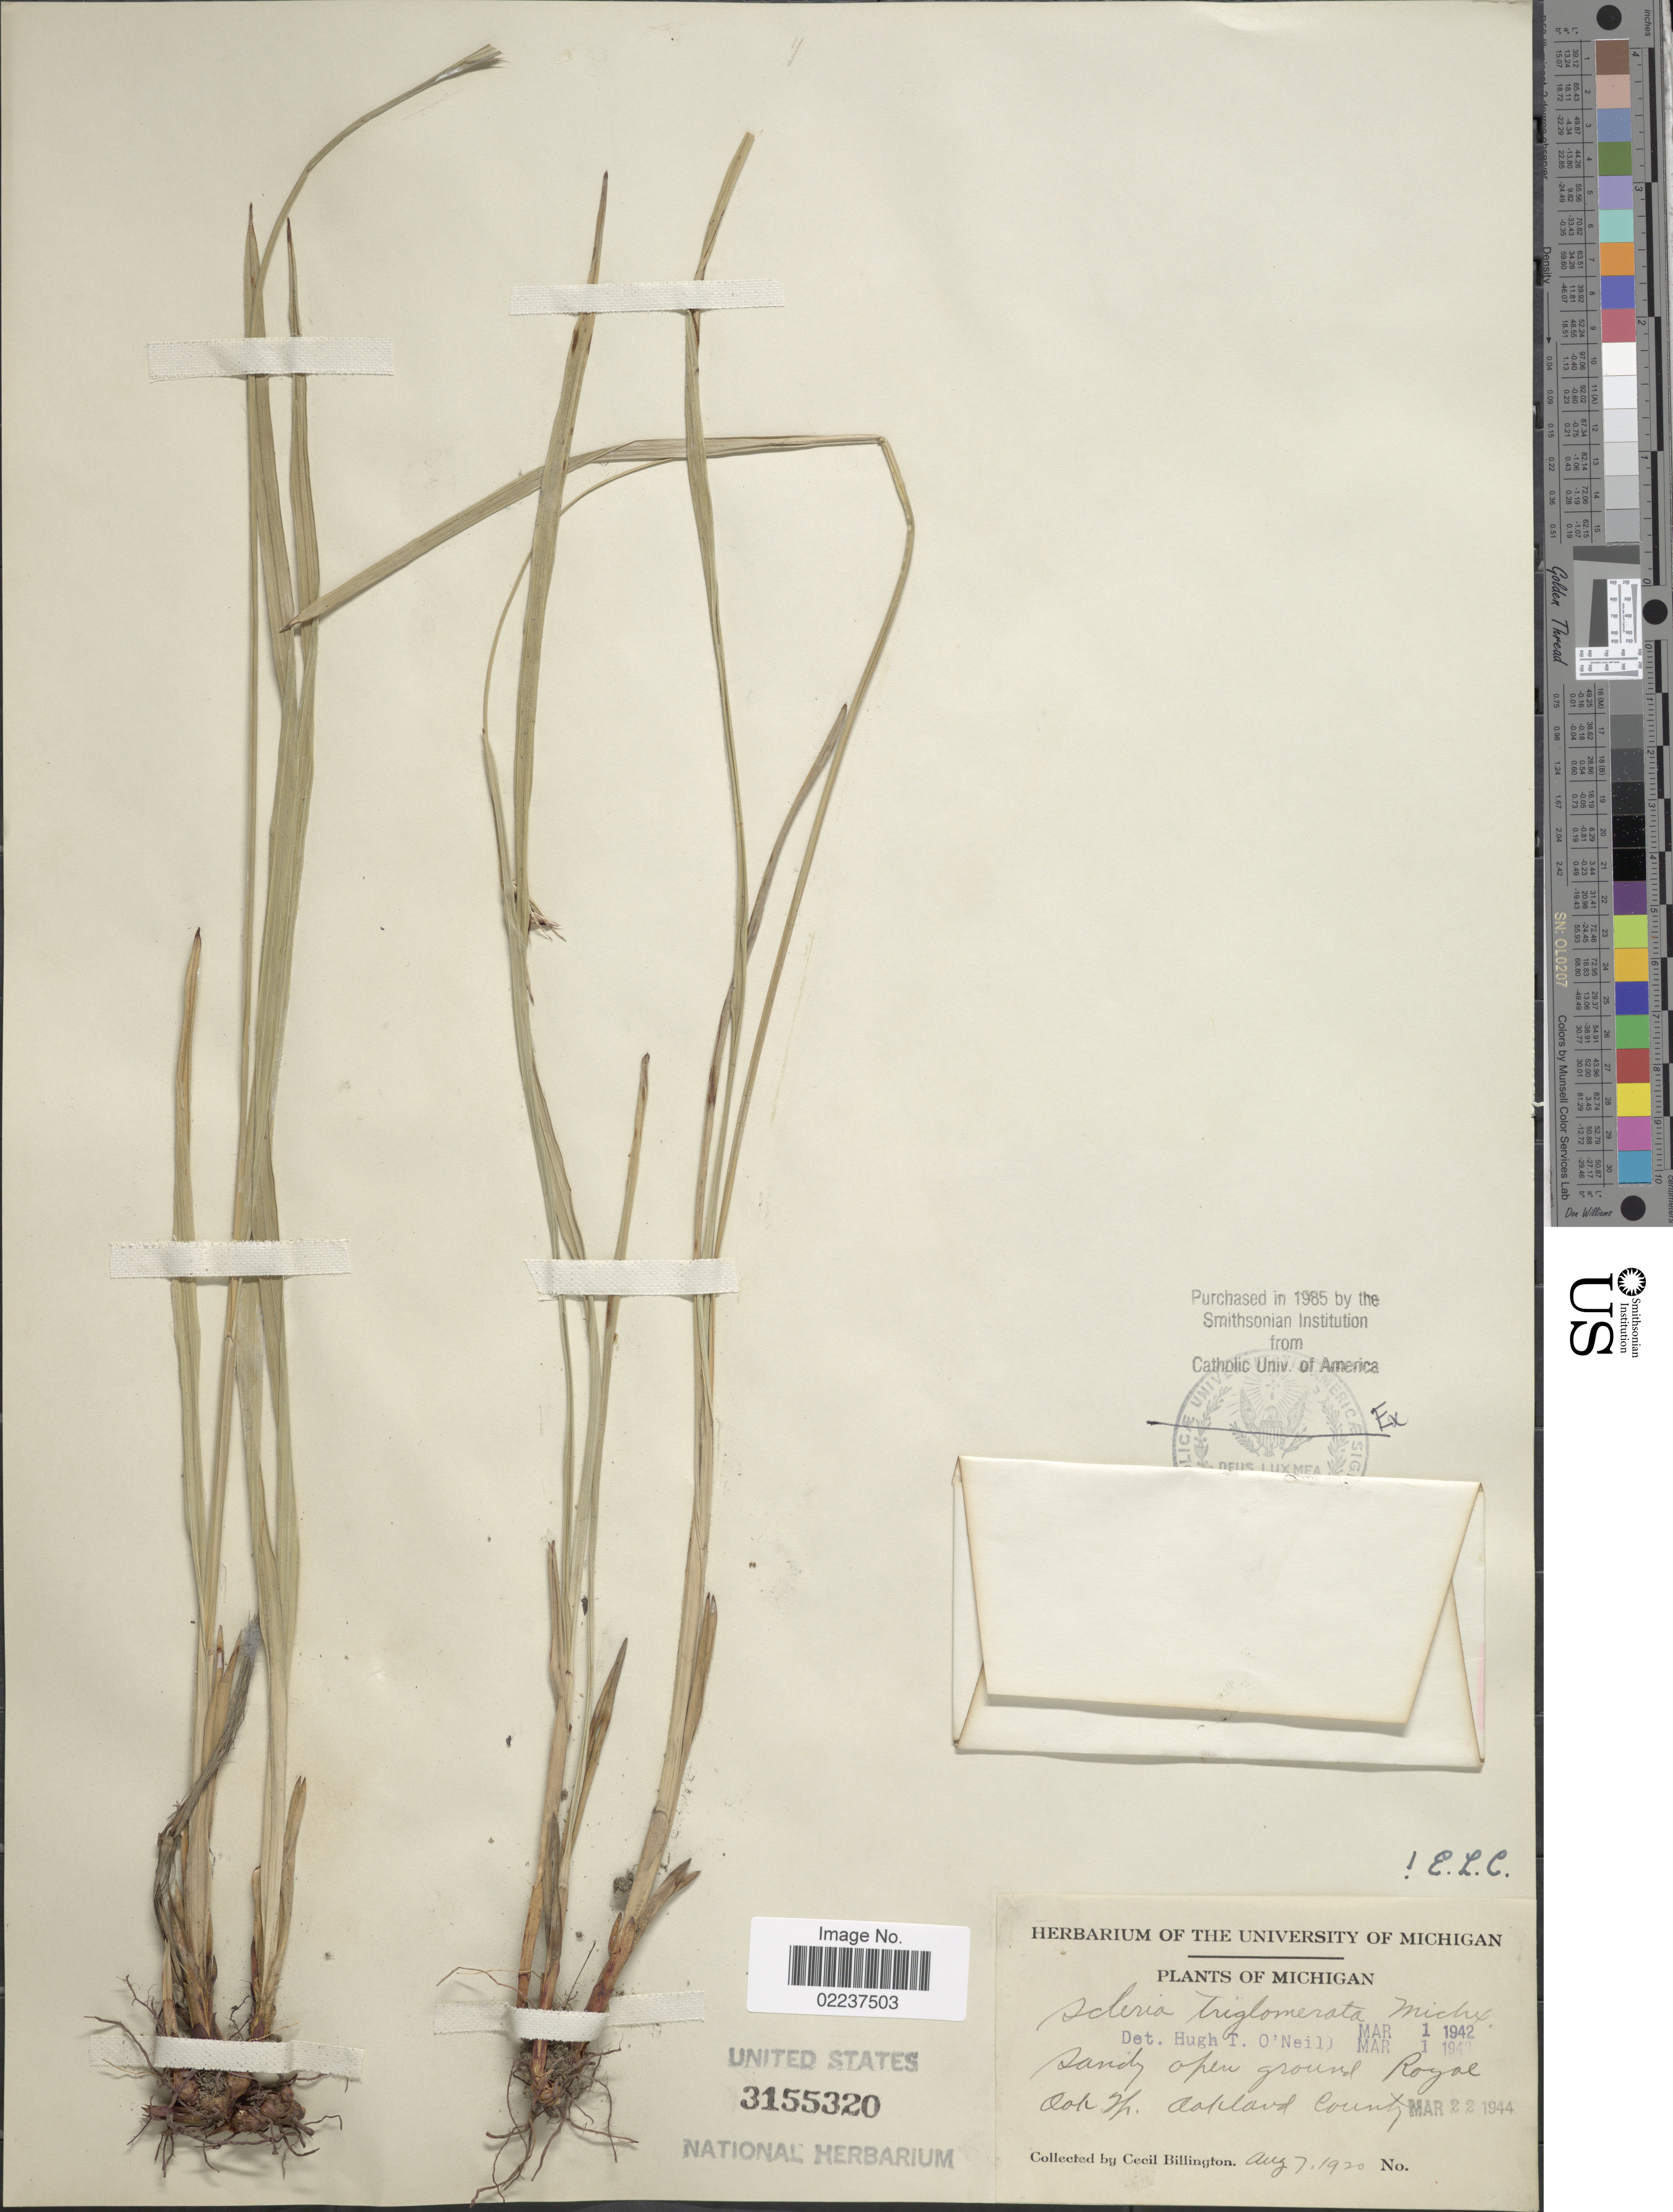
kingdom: Plantae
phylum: Tracheophyta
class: Liliopsida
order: Poales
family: Cyperaceae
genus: Scleria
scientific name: Scleria triglomerata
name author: Michx.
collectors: C. Billington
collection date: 1920-08-07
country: United States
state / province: Michigan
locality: Sandy open ground Royal Oak Tp. Oakland County.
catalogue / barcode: US 3155320